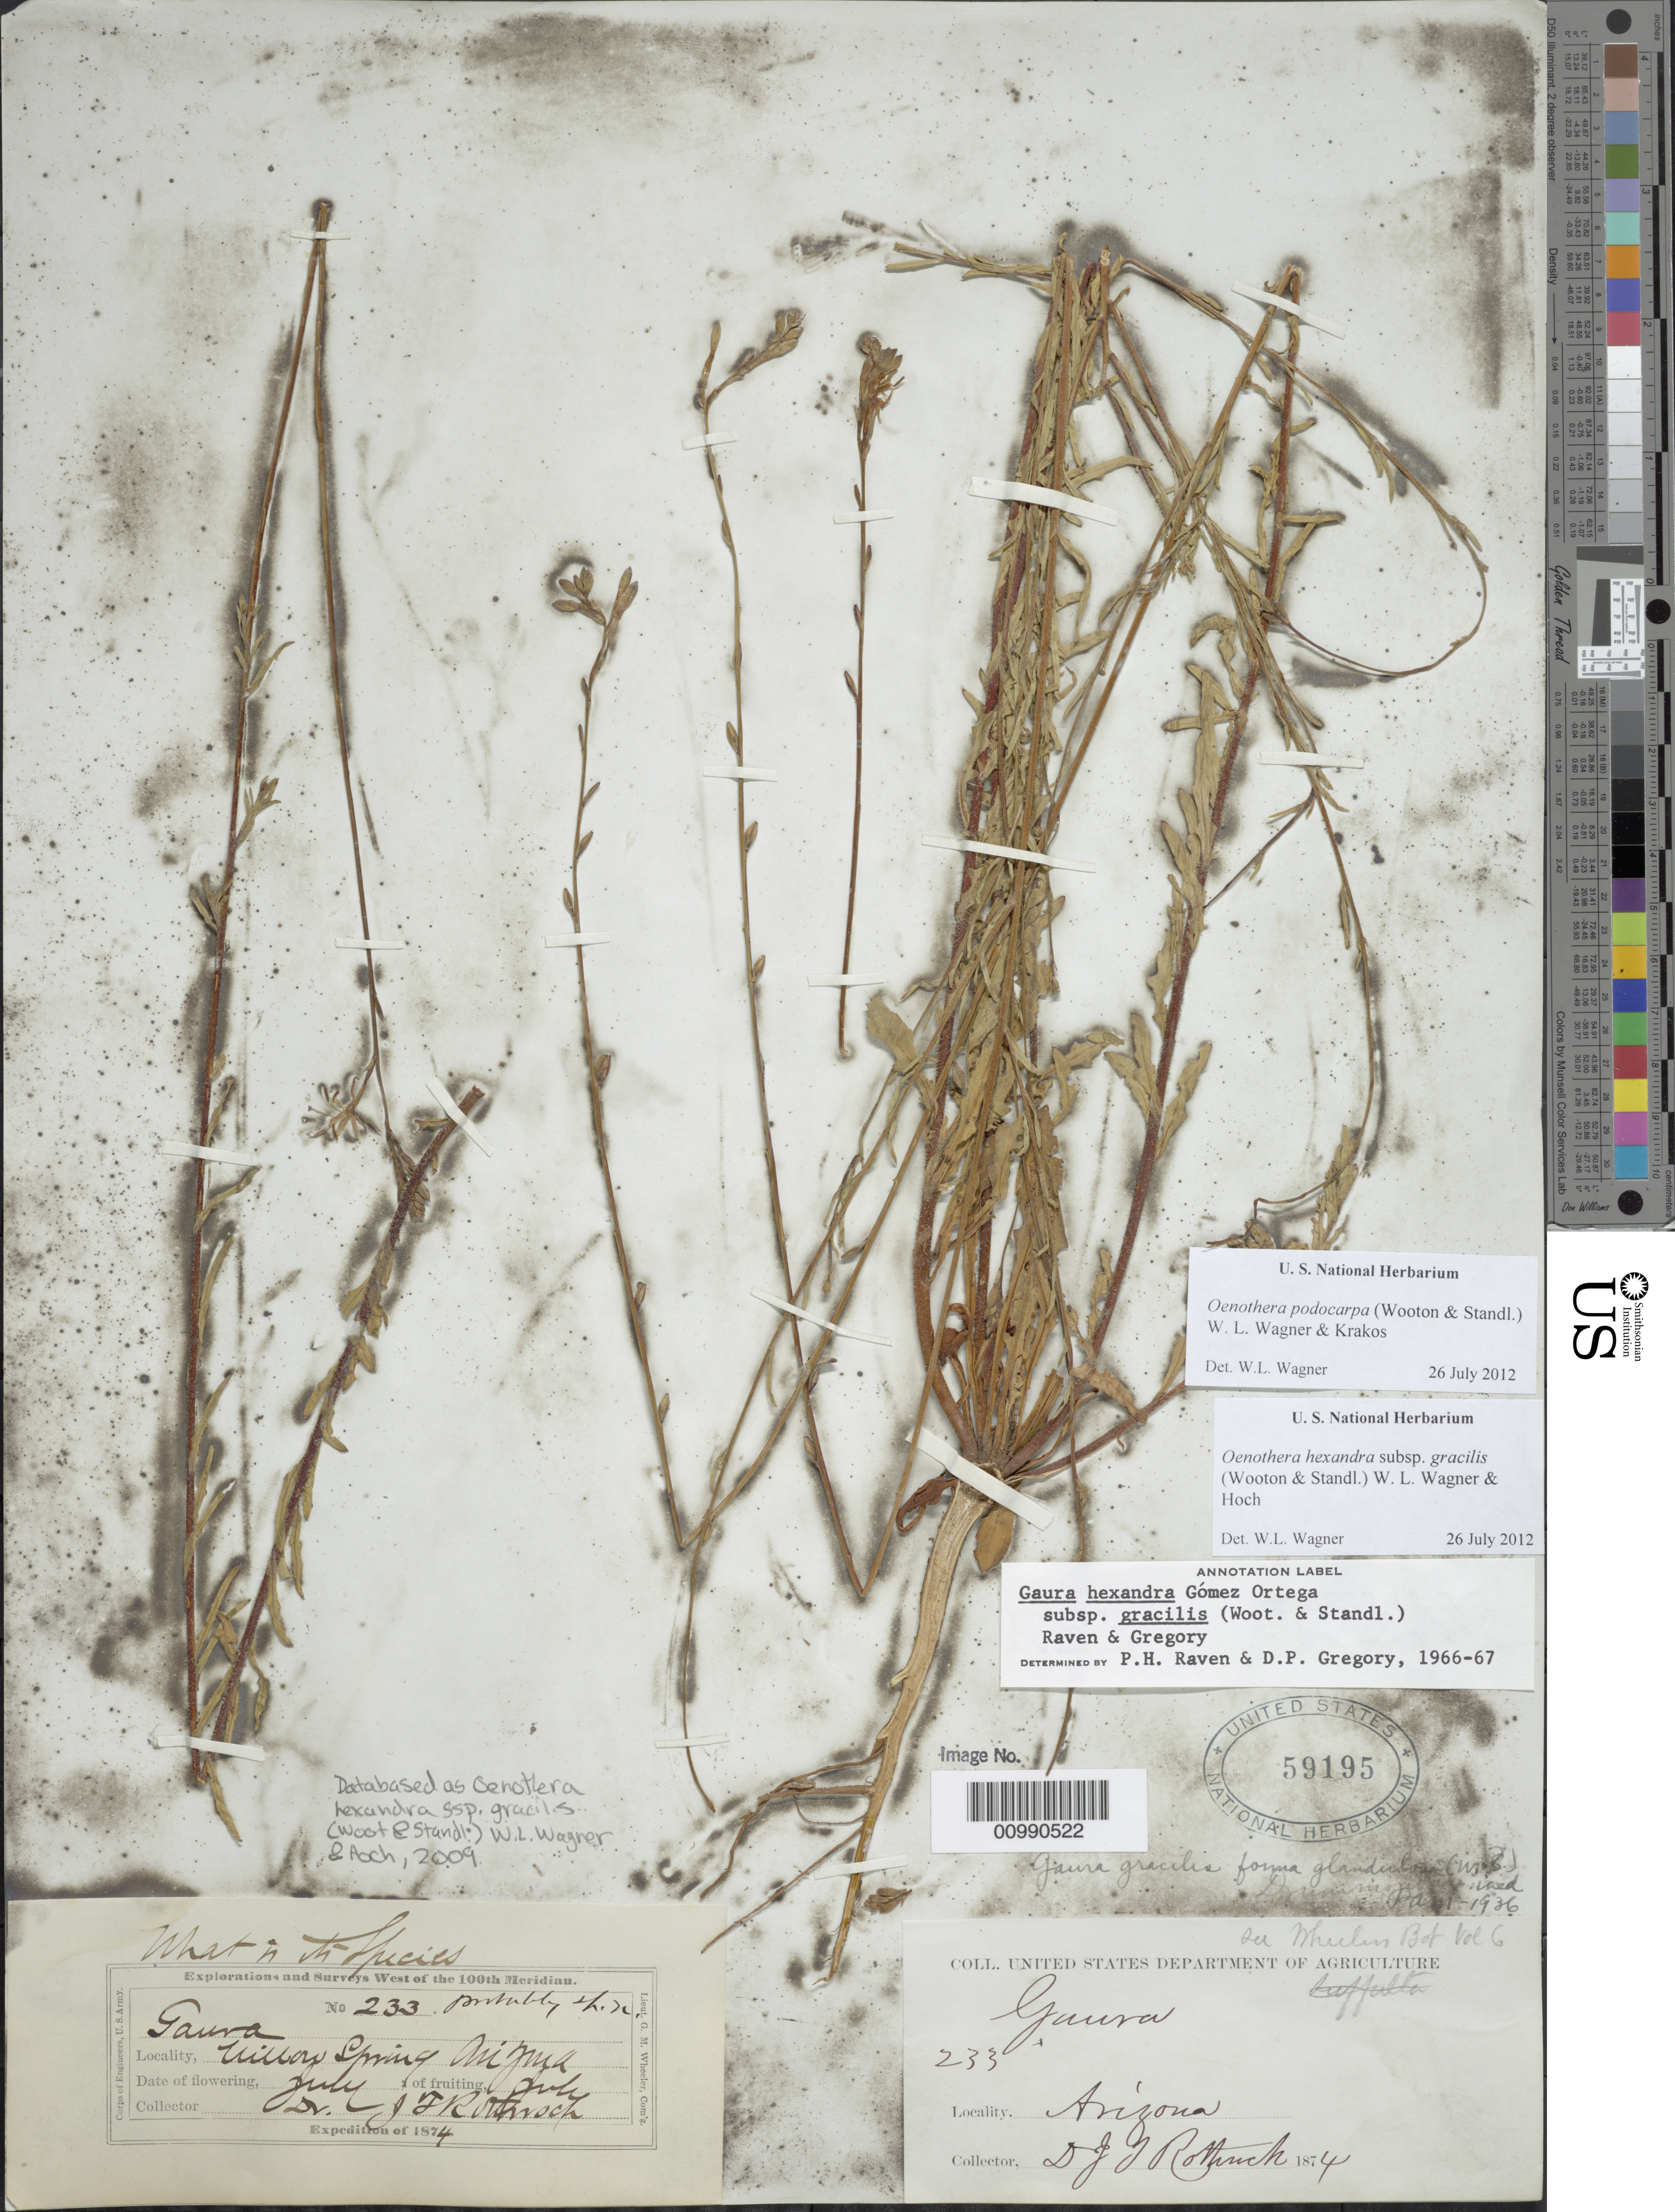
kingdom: Plantae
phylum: Tracheophyta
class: Magnoliopsida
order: Myrtales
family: Onagraceae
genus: Oenothera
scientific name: Oenothera podocarpa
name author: (Wooton & Standl.) Krakos & W.L. Wagner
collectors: J. T. Rothrock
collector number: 233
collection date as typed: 1874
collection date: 1874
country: United States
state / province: Arizona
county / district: Coconino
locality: Willow Spring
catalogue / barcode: US 59195